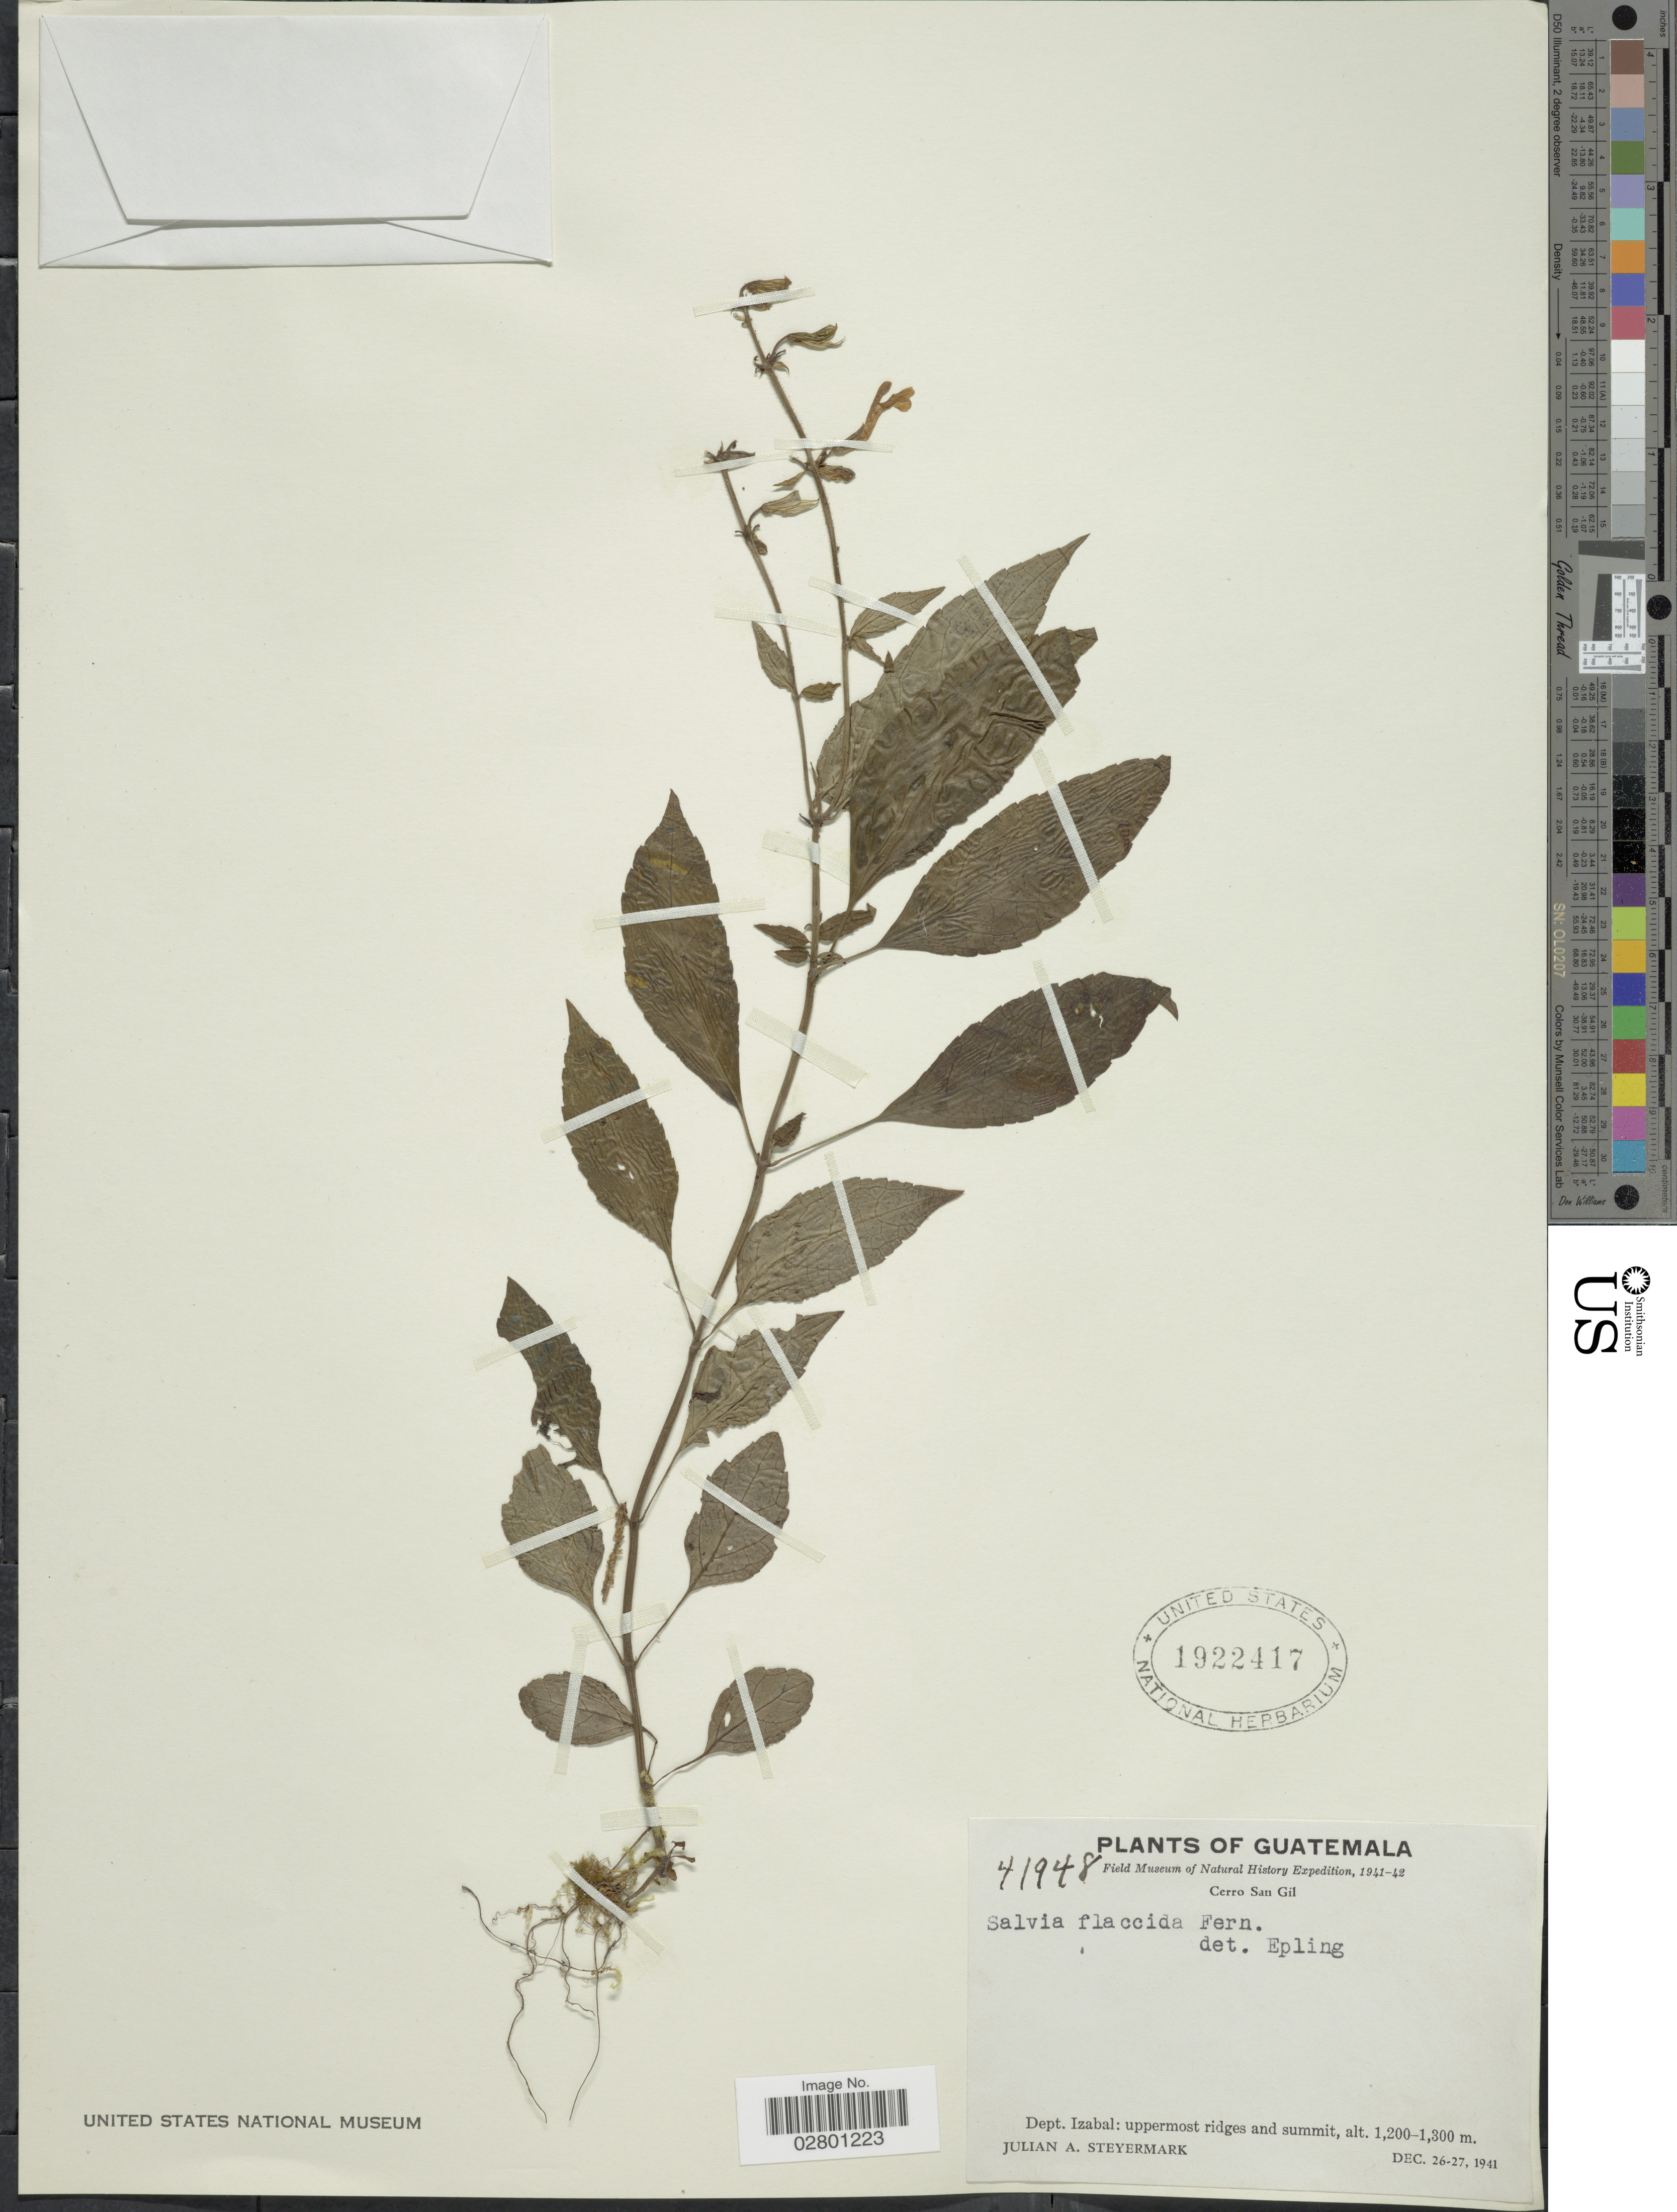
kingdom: Plantae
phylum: Tracheophyta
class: Magnoliopsida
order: Lamiales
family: Lamiaceae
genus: Salvia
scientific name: Salvia flaccida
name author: Fernald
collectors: J. Steyermark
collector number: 41948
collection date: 1941-12-26/1941-12-27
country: Guatemala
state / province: Izabal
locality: Cerro San Gil. Dept. Izabal: uppermost ridges and summit.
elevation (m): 1200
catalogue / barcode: US 1922417